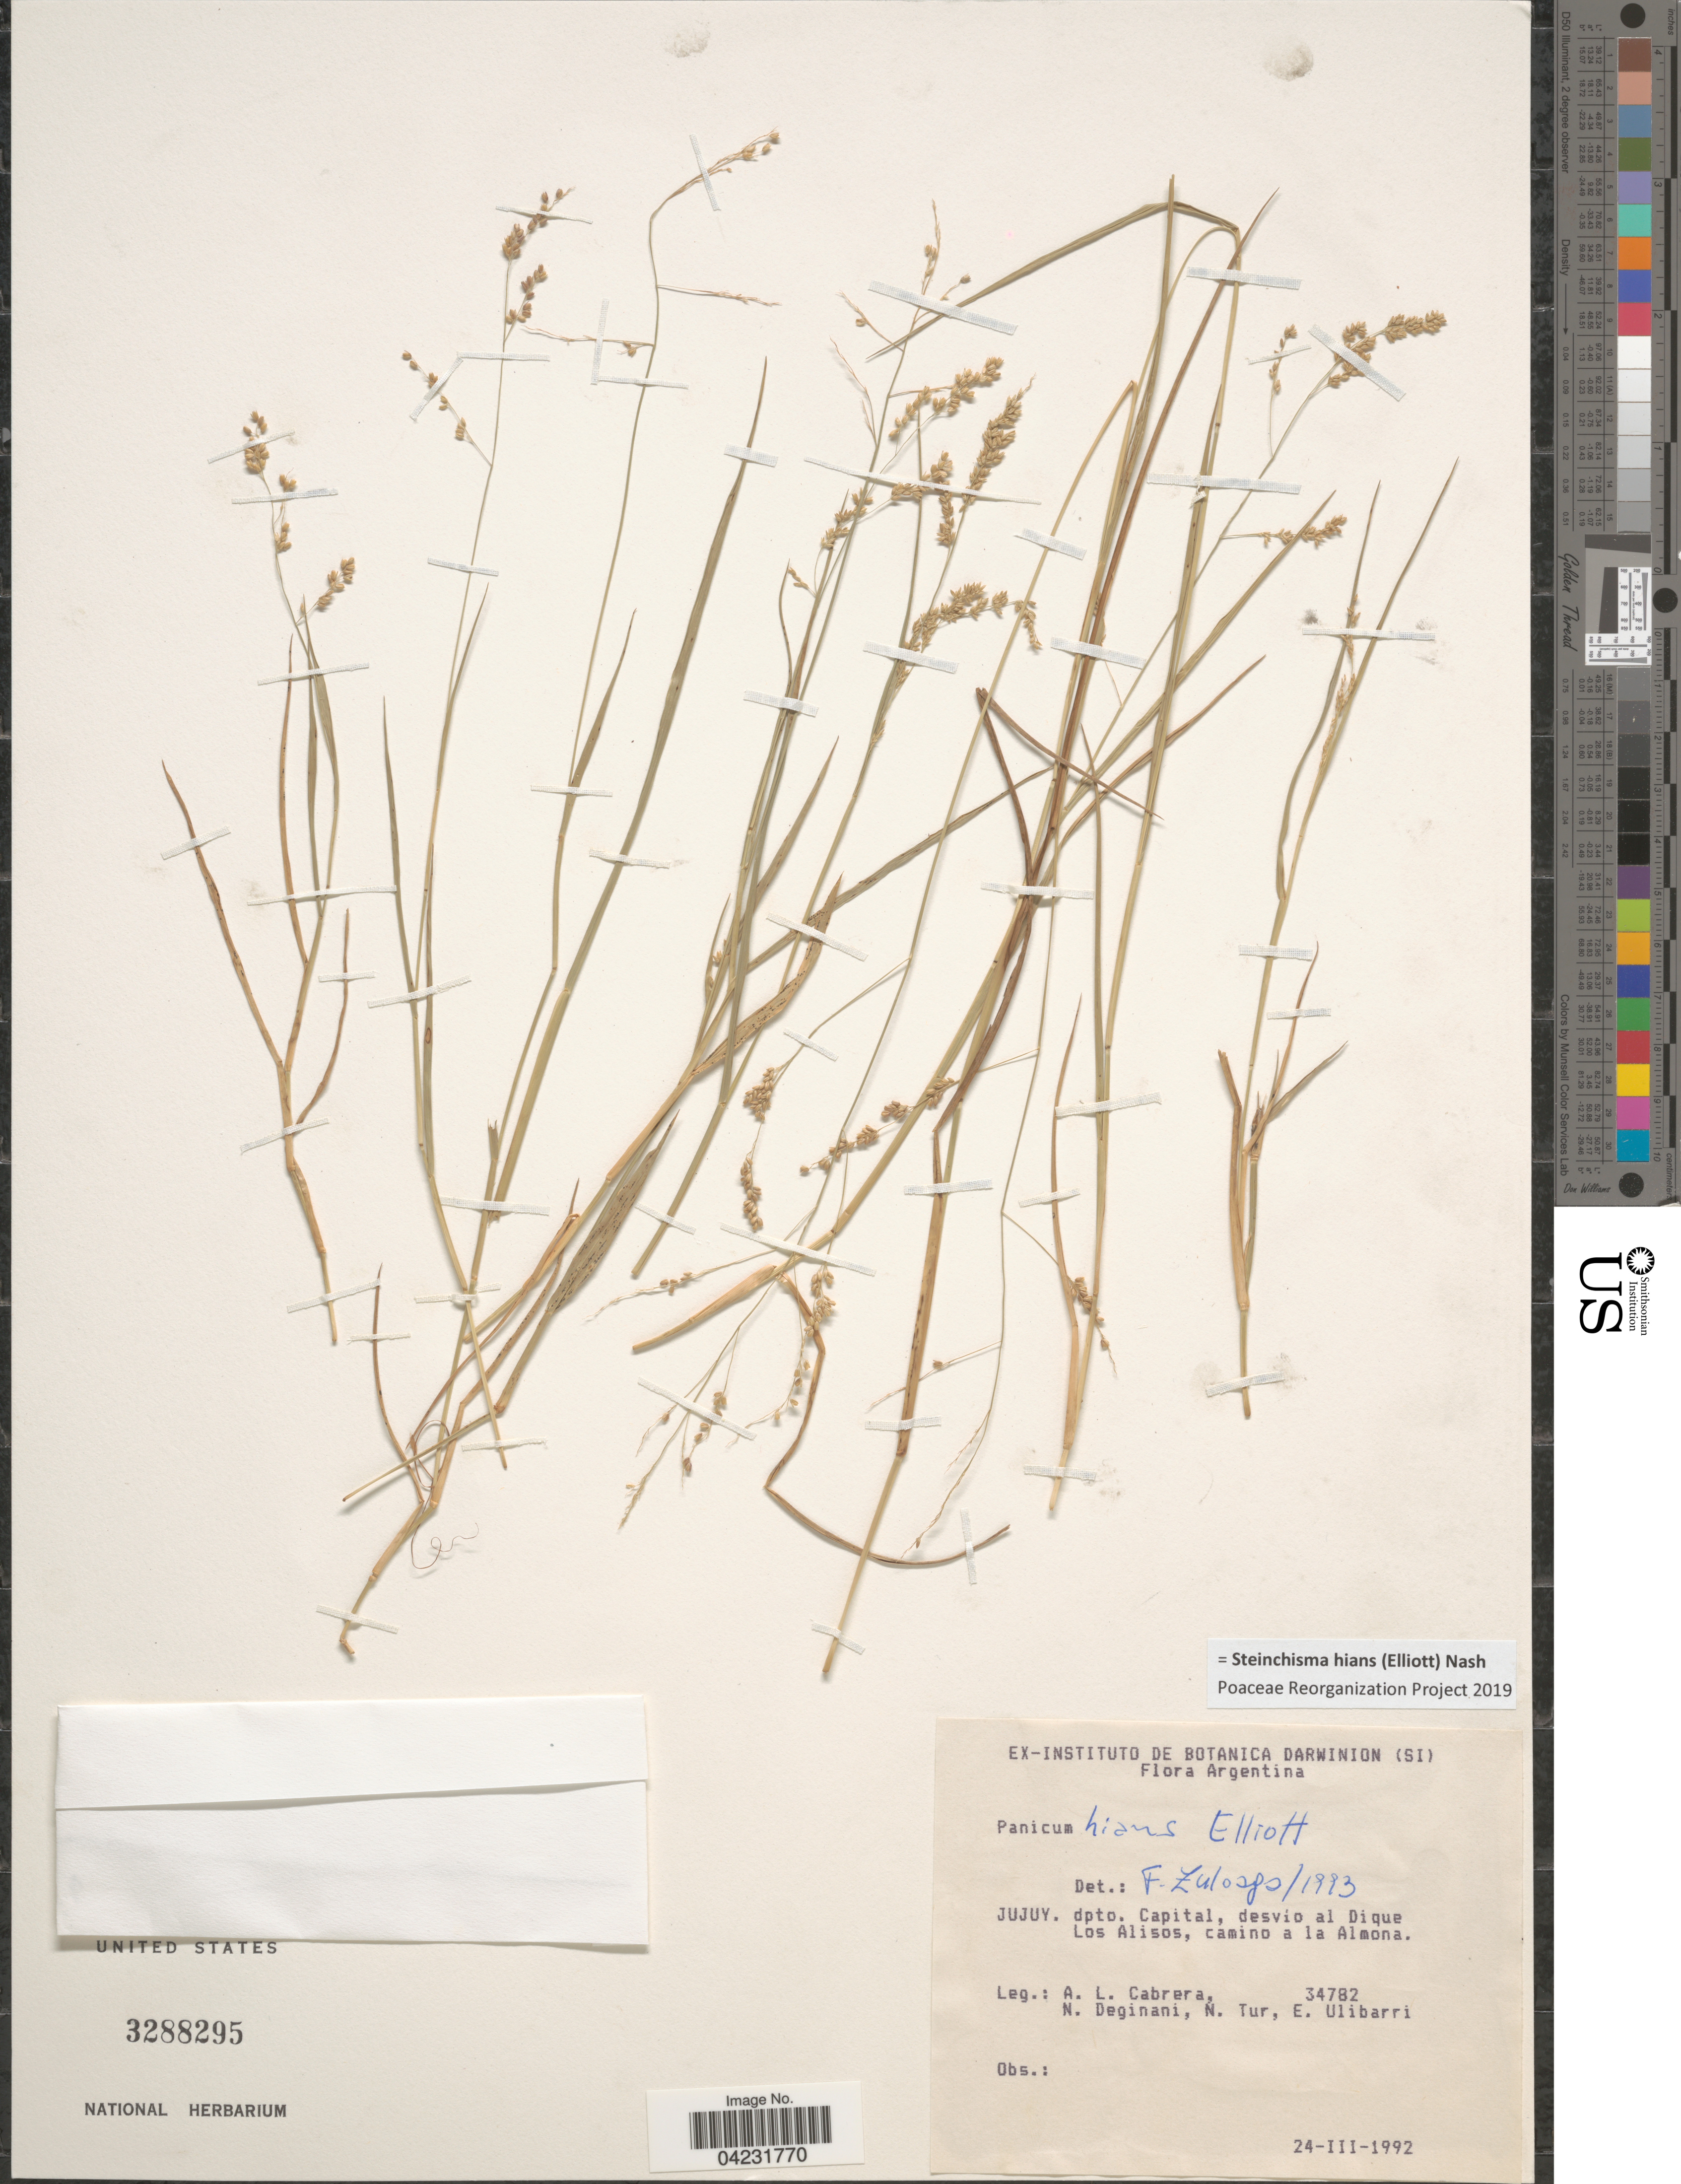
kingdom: Plantae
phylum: Tracheophyta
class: Liliopsida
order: Poales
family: Poaceae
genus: Steinchisma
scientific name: Steinchisma hians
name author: (Elliott) Nash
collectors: A. L. Cabrera, N. Deginani, N. Tur & E. Ulibarri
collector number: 34782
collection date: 1992-03-24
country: Argentina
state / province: Jujuy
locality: Dpto. Capital, desvio al Dique Los Alisos, camino a la Almona.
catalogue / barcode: US 3288295